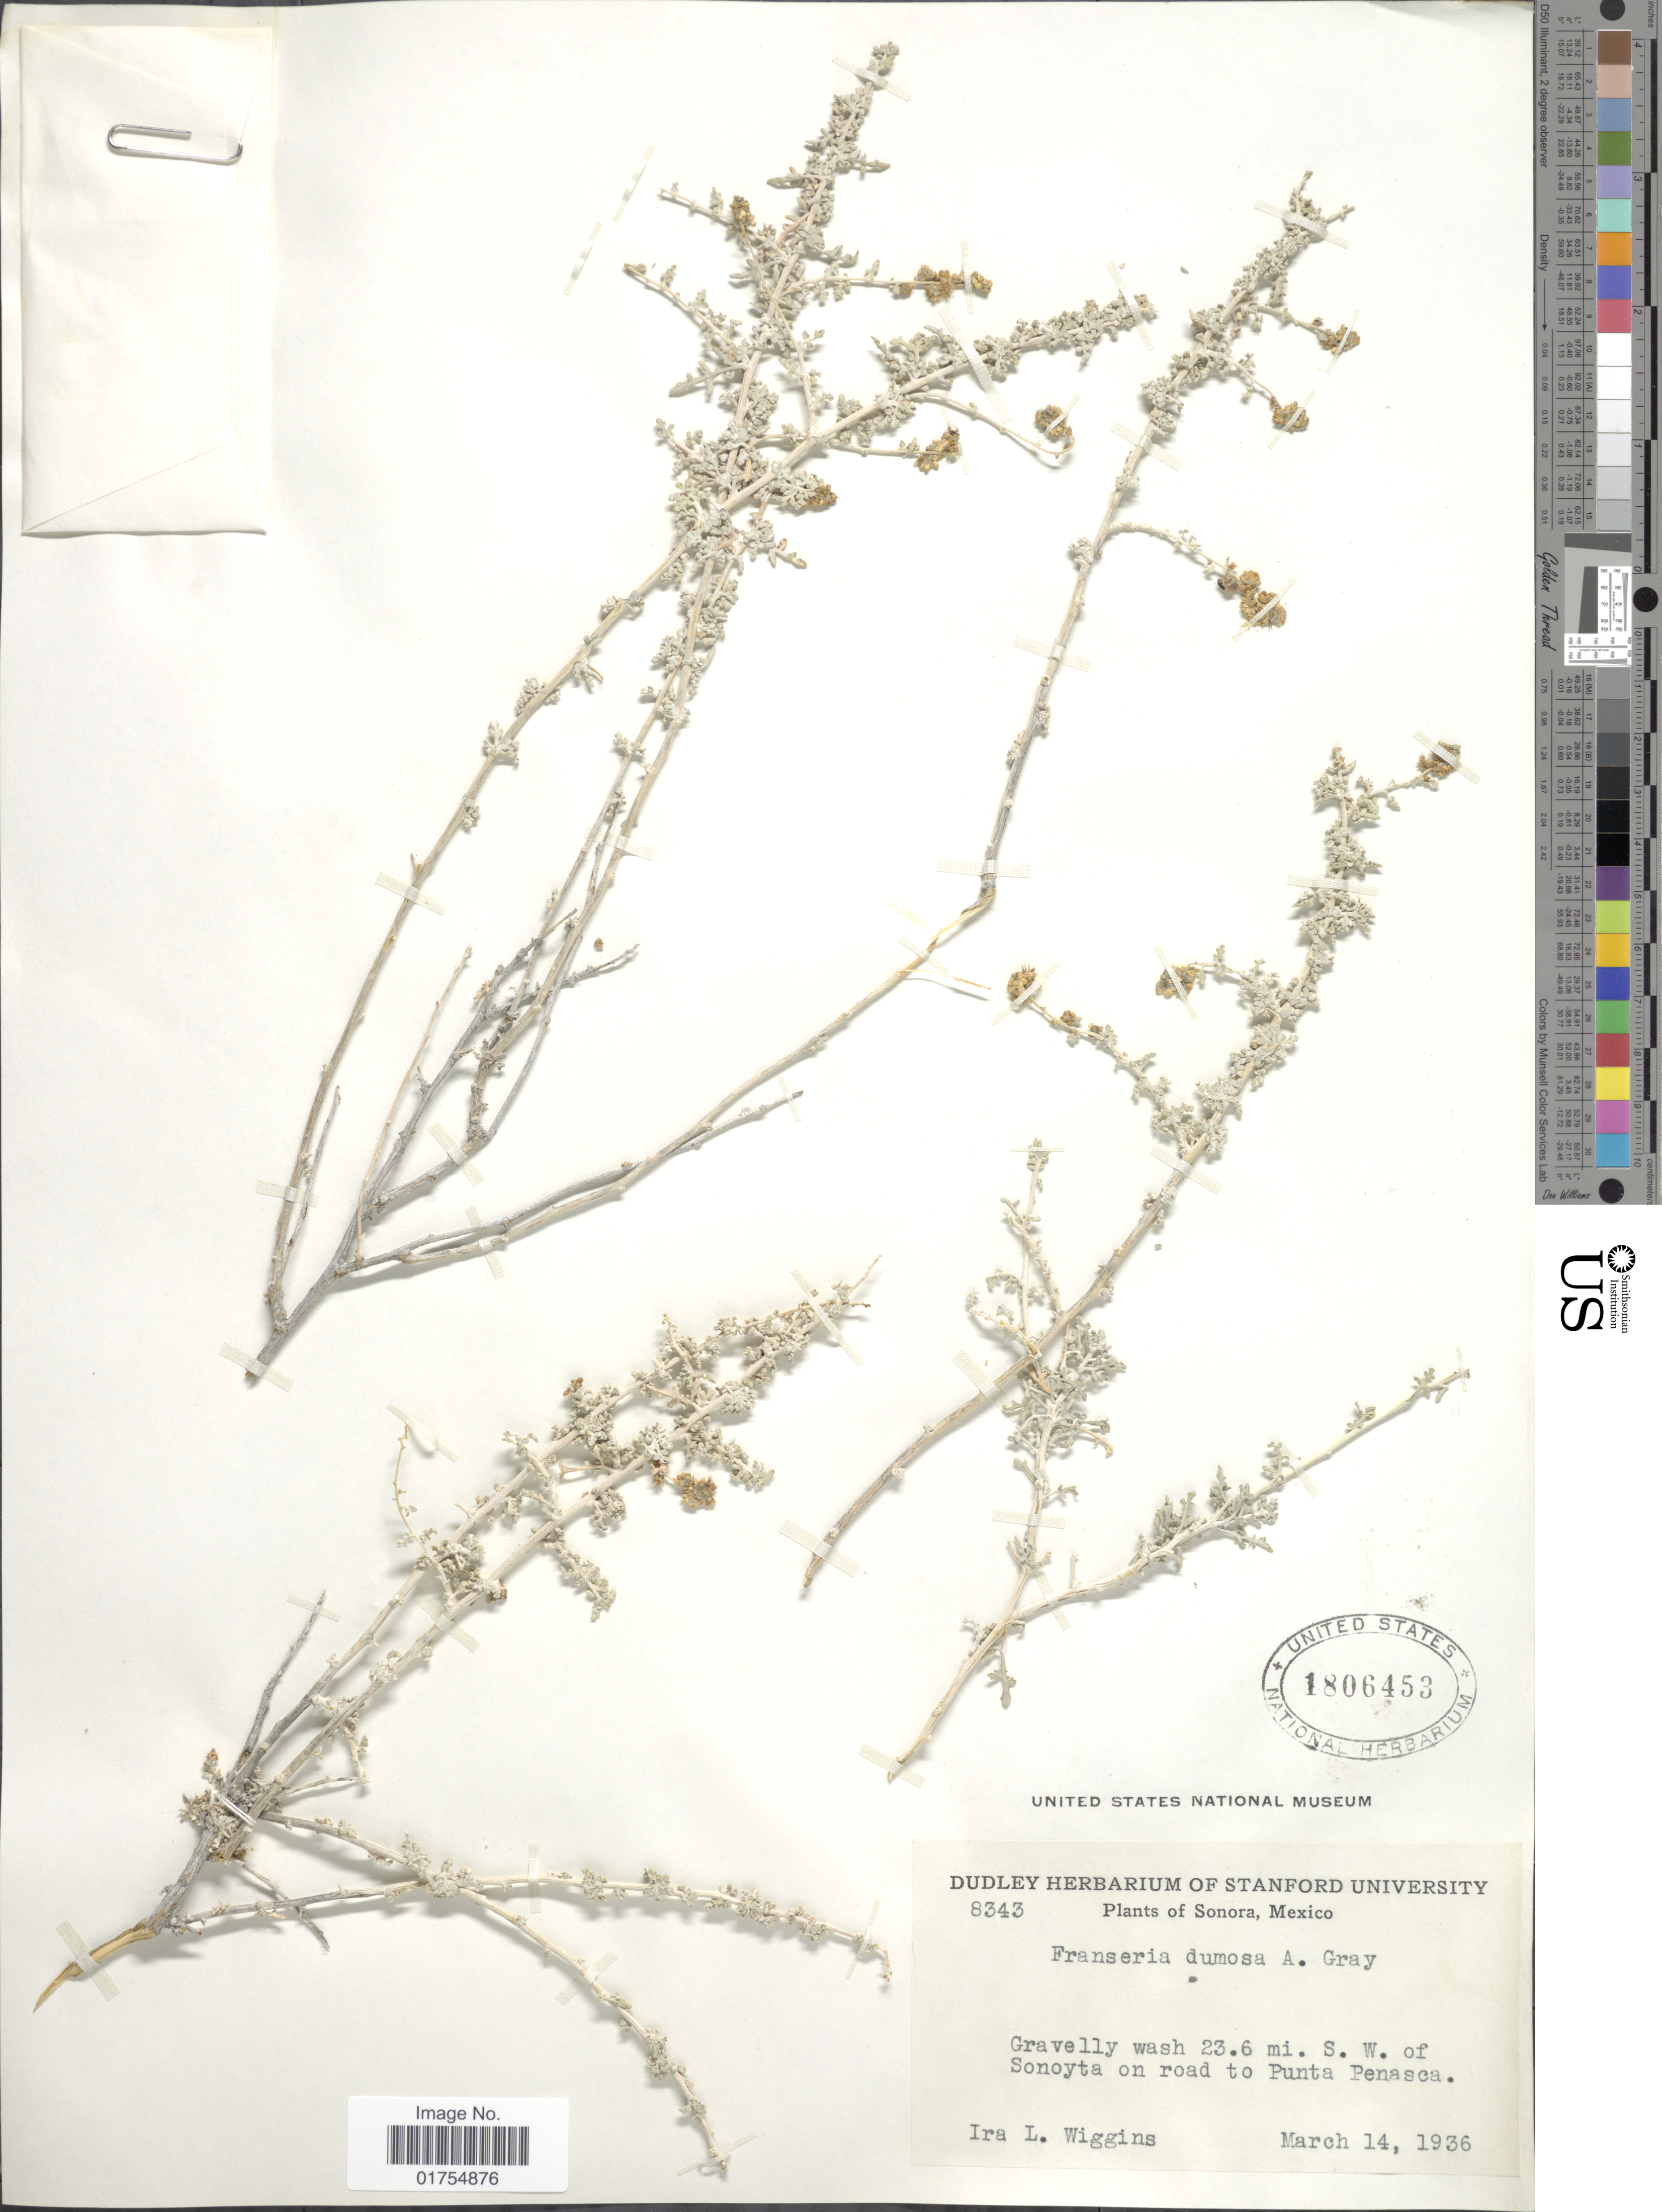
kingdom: Plantae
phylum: Tracheophyta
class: Magnoliopsida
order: Asterales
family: Asteraceae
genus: Franseria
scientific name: Franseria dumosa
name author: A. Gray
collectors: I. L. Wiggins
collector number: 8343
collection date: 1936-03-14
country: Mexico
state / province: Sonora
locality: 23.6 mi S. W. of Sonoyta on road to Punta Penasca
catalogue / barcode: US 1806453